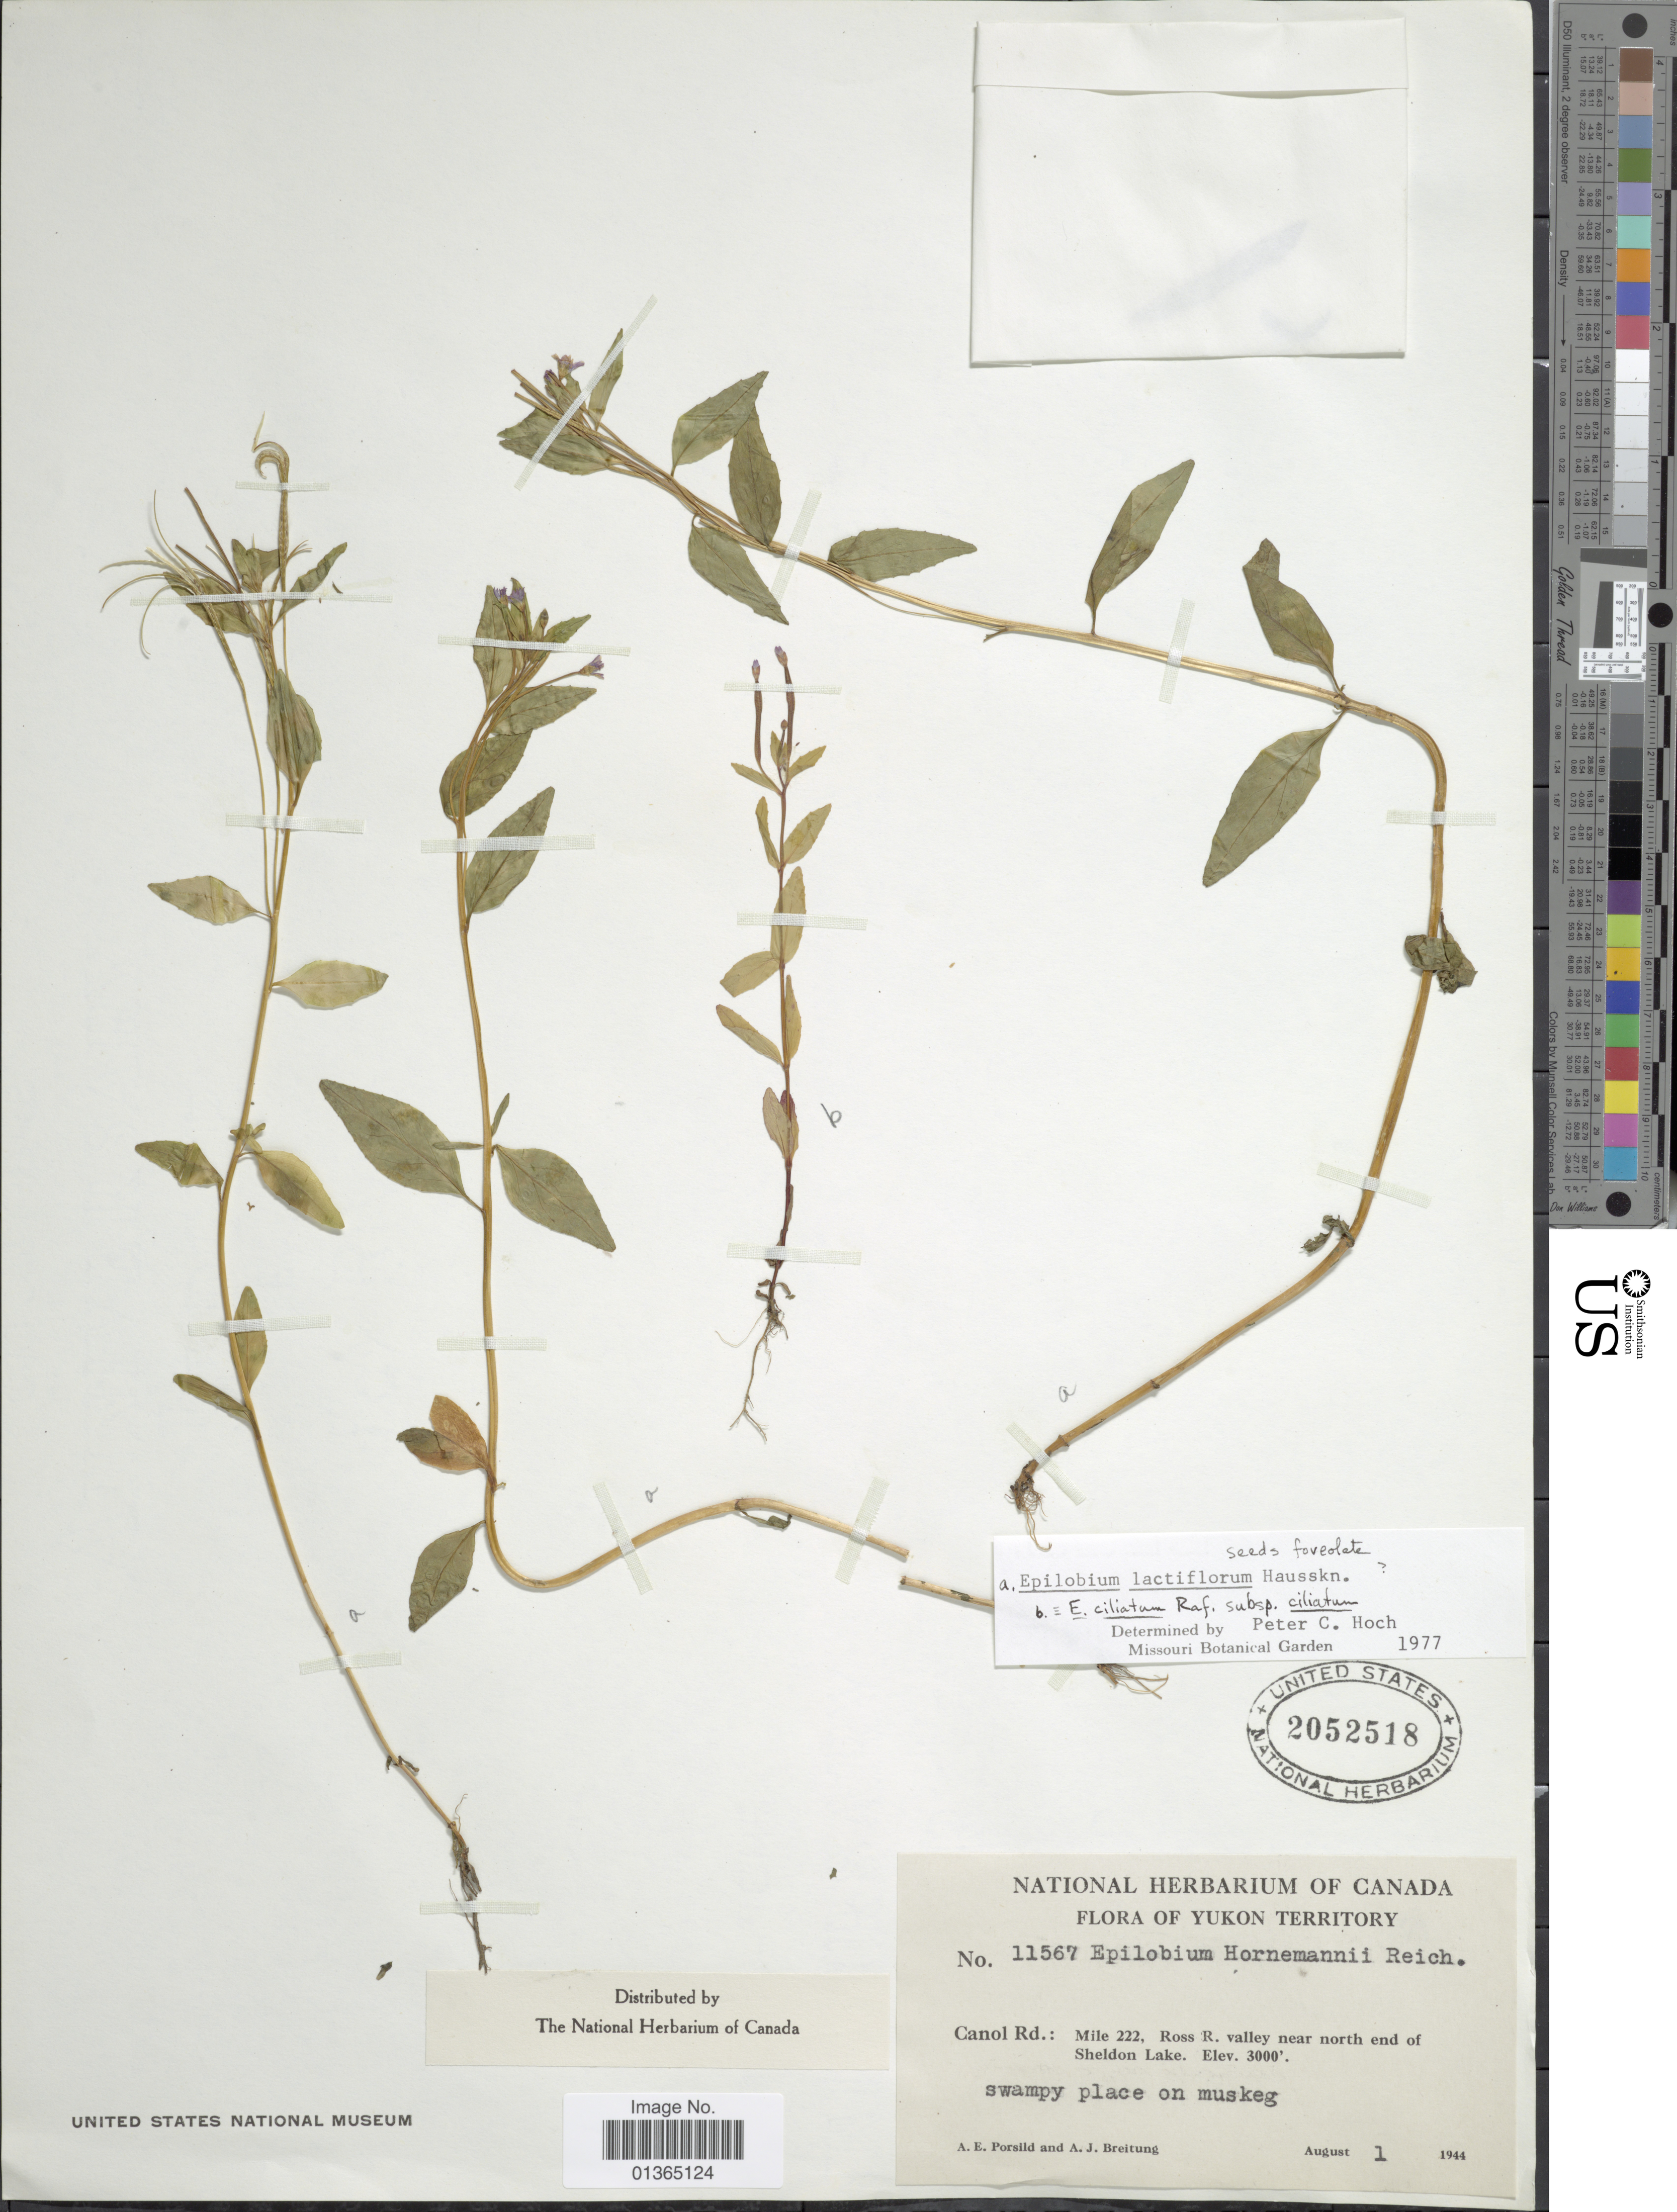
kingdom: Plantae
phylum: Tracheophyta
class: Magnoliopsida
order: Myrtales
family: Onagraceae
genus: Epilobium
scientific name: Epilobium lactiflorum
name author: Hausskn.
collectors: A. E. Porsild & A. Breitung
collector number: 11567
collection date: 1944-08-01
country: Canada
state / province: Yukon Territory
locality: Canol Rd.: Mile 222, Ross R. valley near north end of Sheldon Lake.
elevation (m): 914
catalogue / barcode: US 2052518